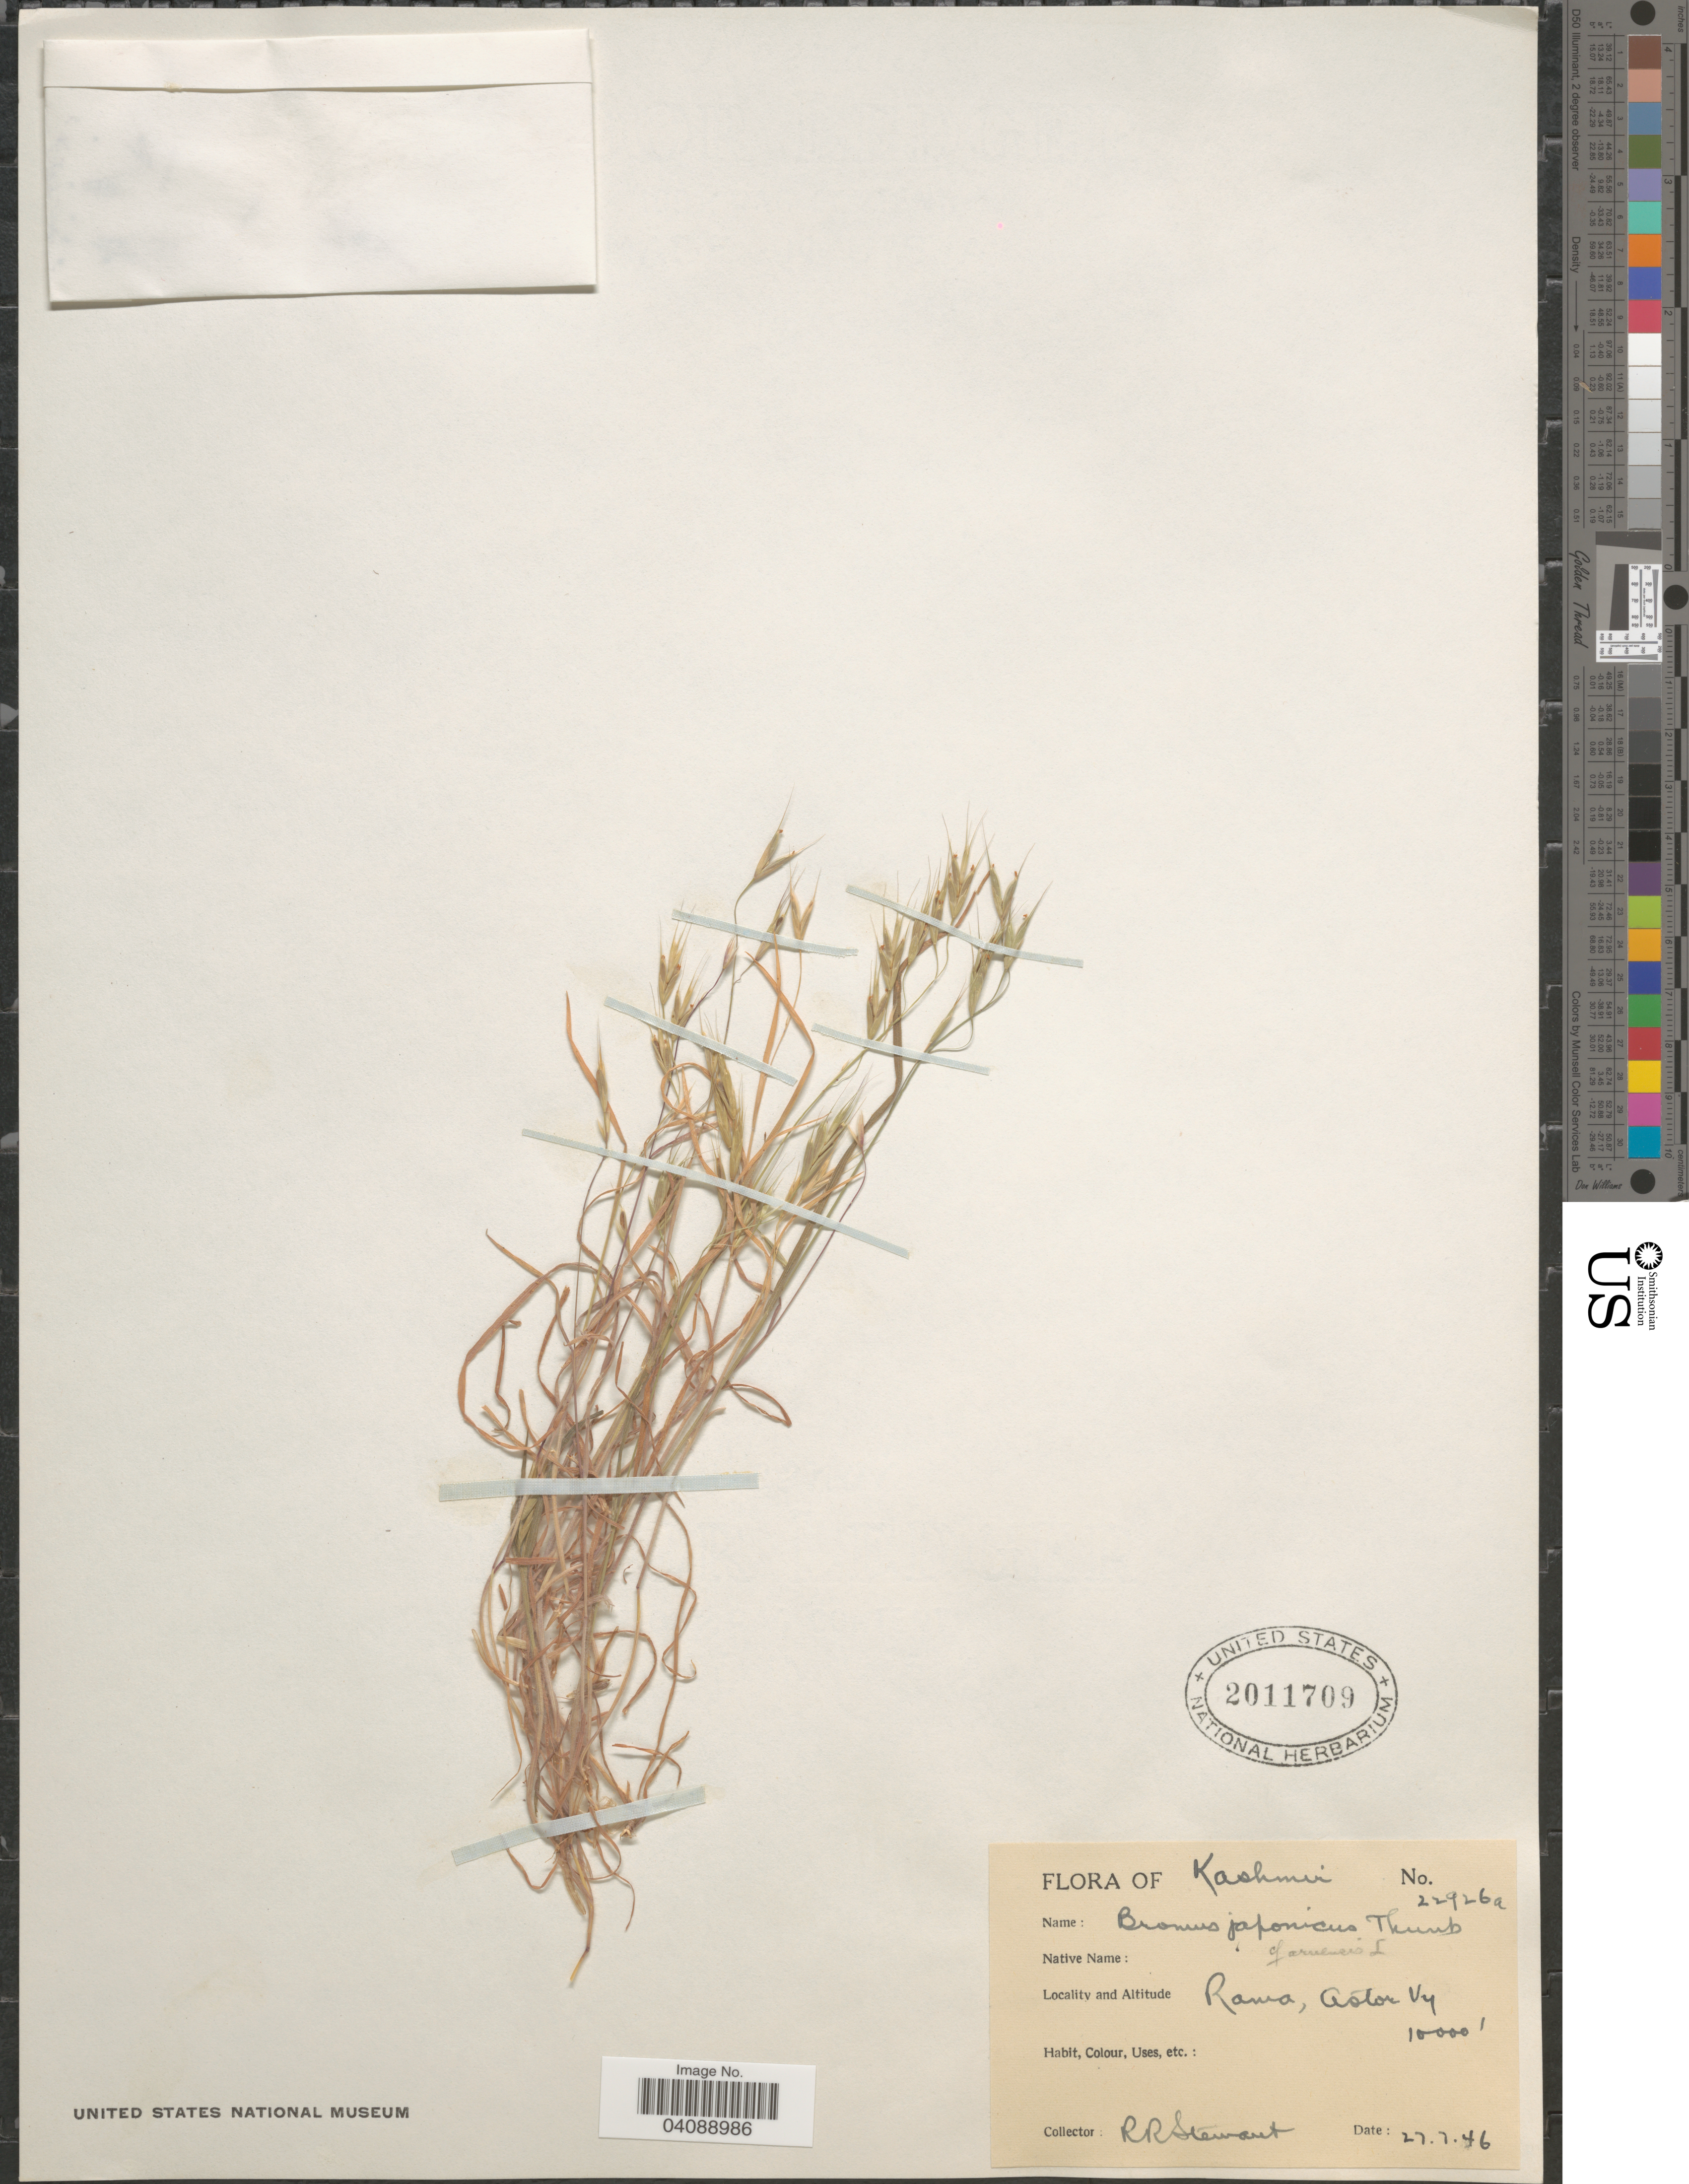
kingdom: Plantae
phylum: Tracheophyta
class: Liliopsida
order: Poales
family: Poaceae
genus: Bromus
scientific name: Bromus japonicus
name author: Houtt.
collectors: R. Stewart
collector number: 22926a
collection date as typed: Transcribed d/m/y: 27/7/46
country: Pakistan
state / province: Gilgit-Baltistan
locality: Kashmir. Rama, Astor Vy.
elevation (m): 3048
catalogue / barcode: US 2011709